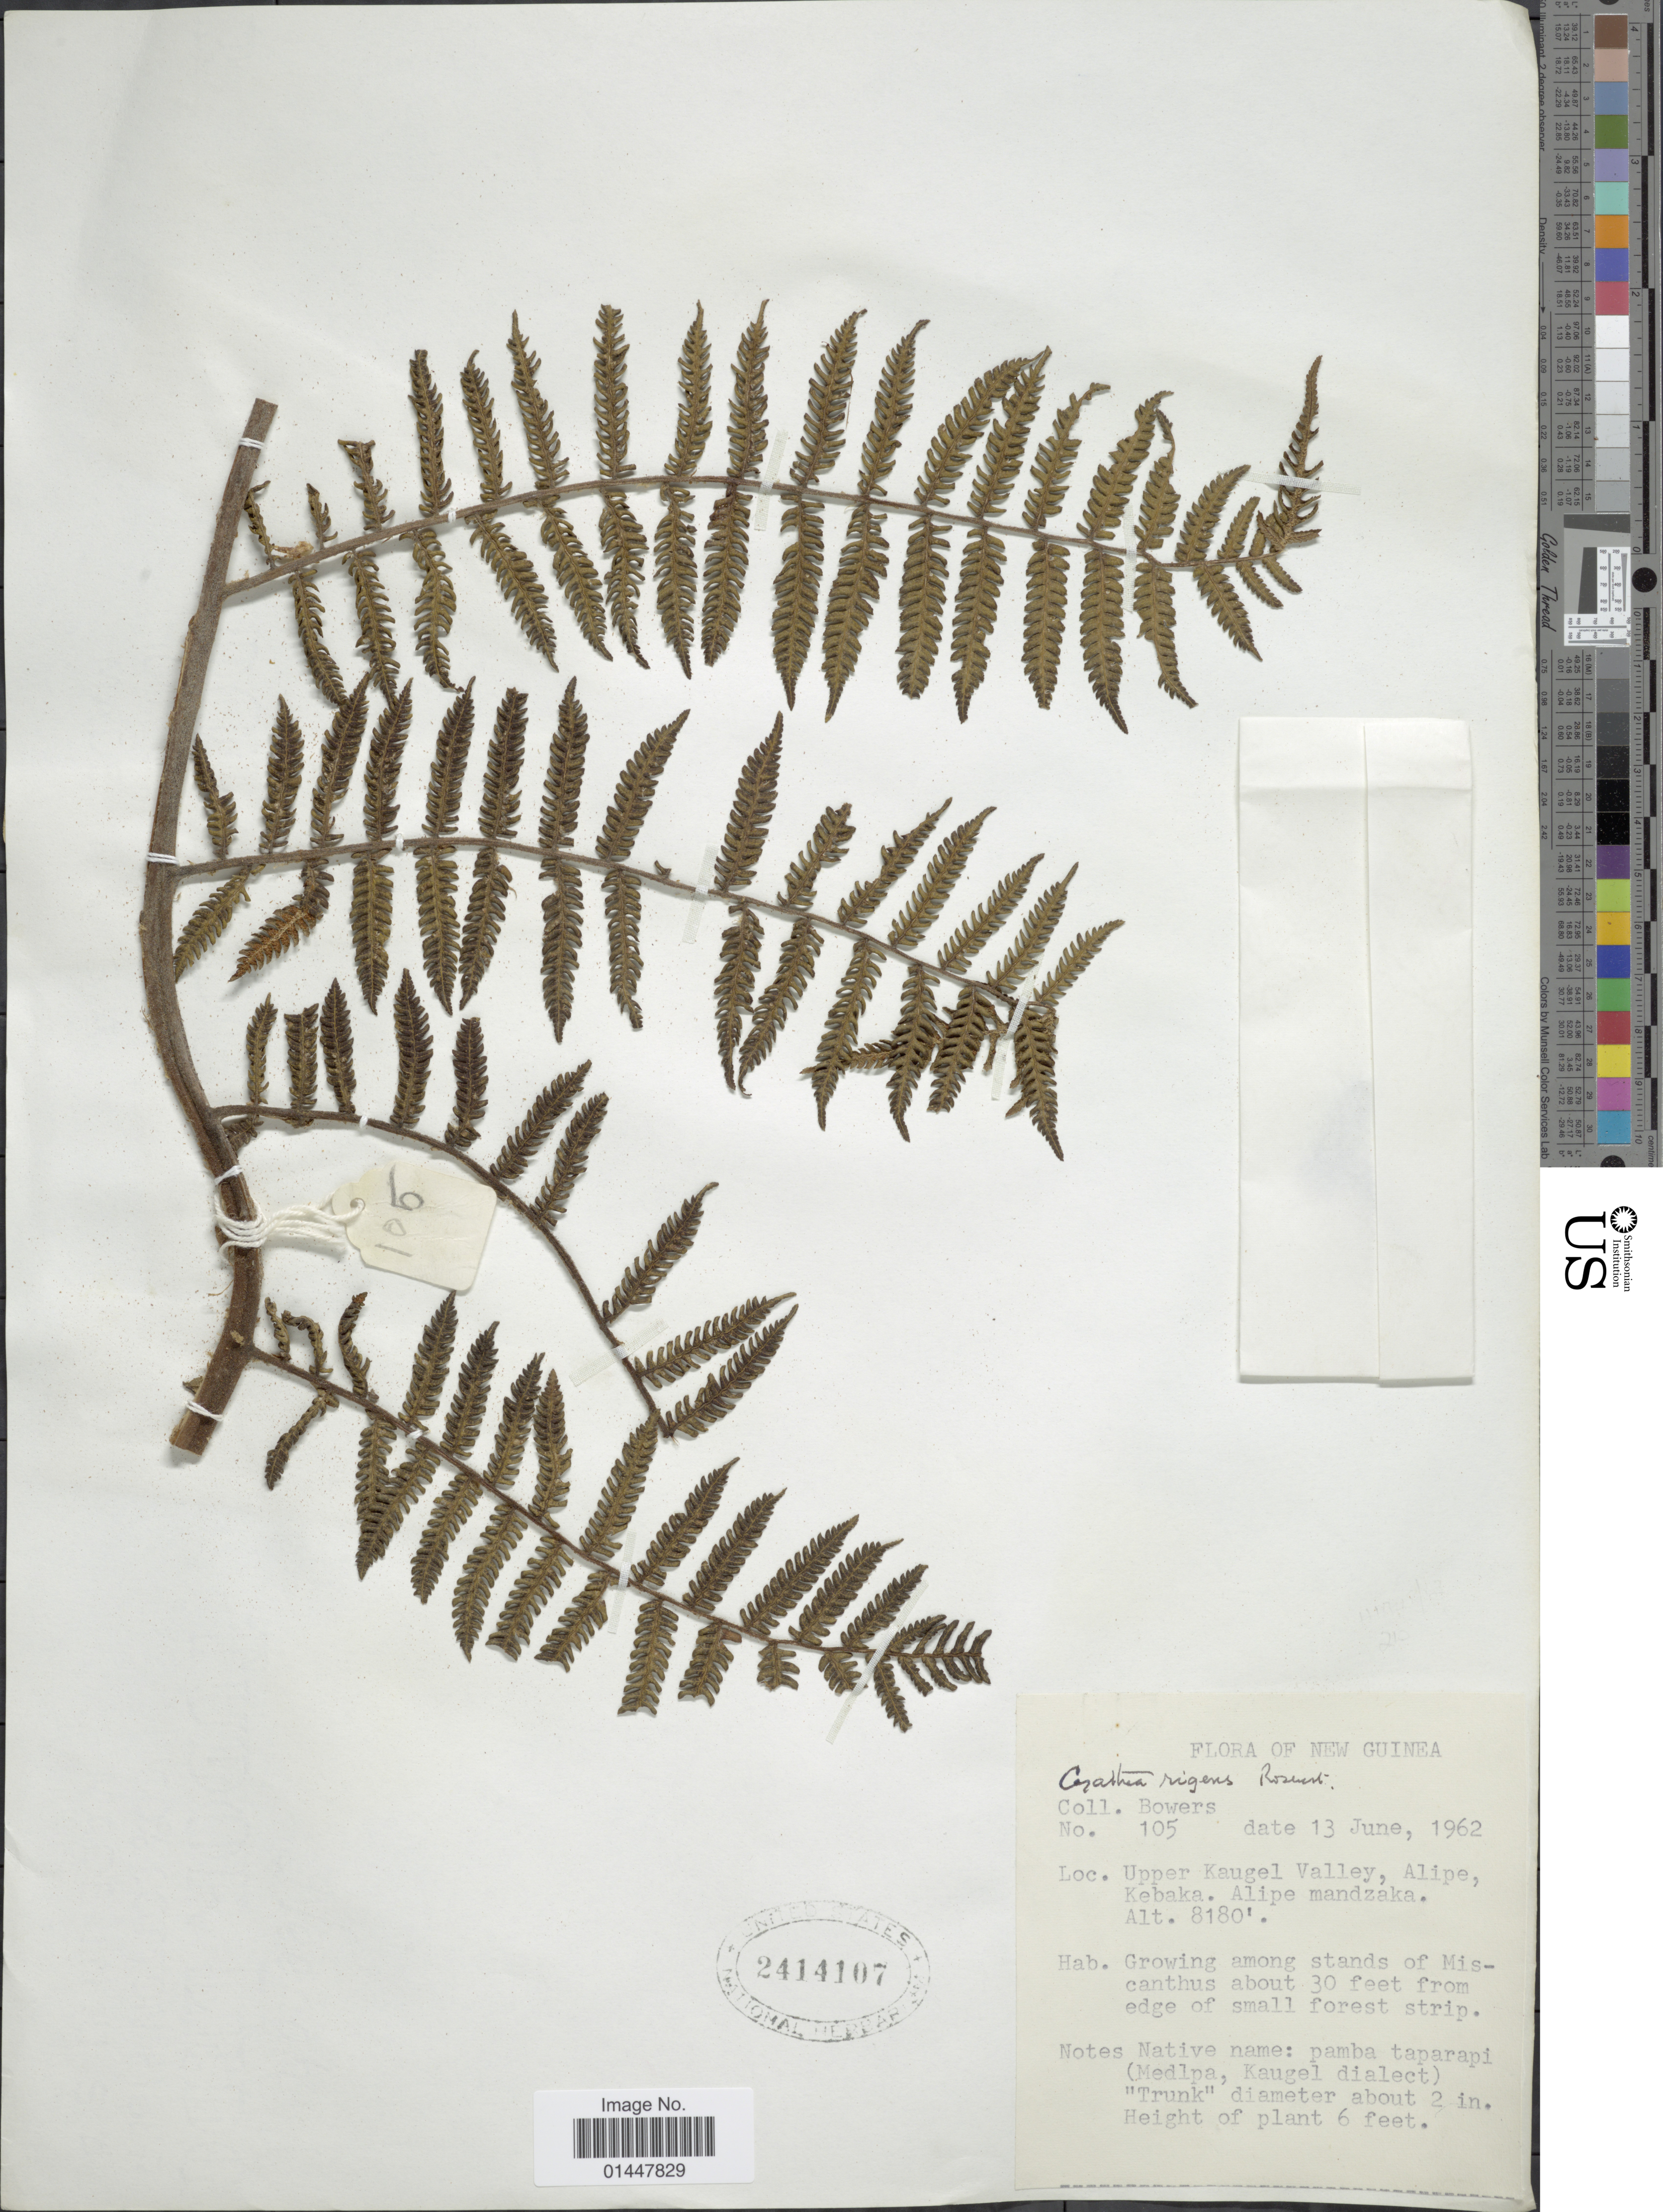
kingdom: Plantae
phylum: Tracheophyta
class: Polypodiopsida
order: Cyatheales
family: Cyatheaceae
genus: Sphaeropteris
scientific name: Sphaeropteris magna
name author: (Copel.) R.M. Tryon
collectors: -. Bowers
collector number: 105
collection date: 1962-06-13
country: Papua New Guinea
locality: Ne Guinea, Upper Kaugel Valley, Alipe, Kebaka, Alipe Mandzaka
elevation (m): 2493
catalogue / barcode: US 2414107